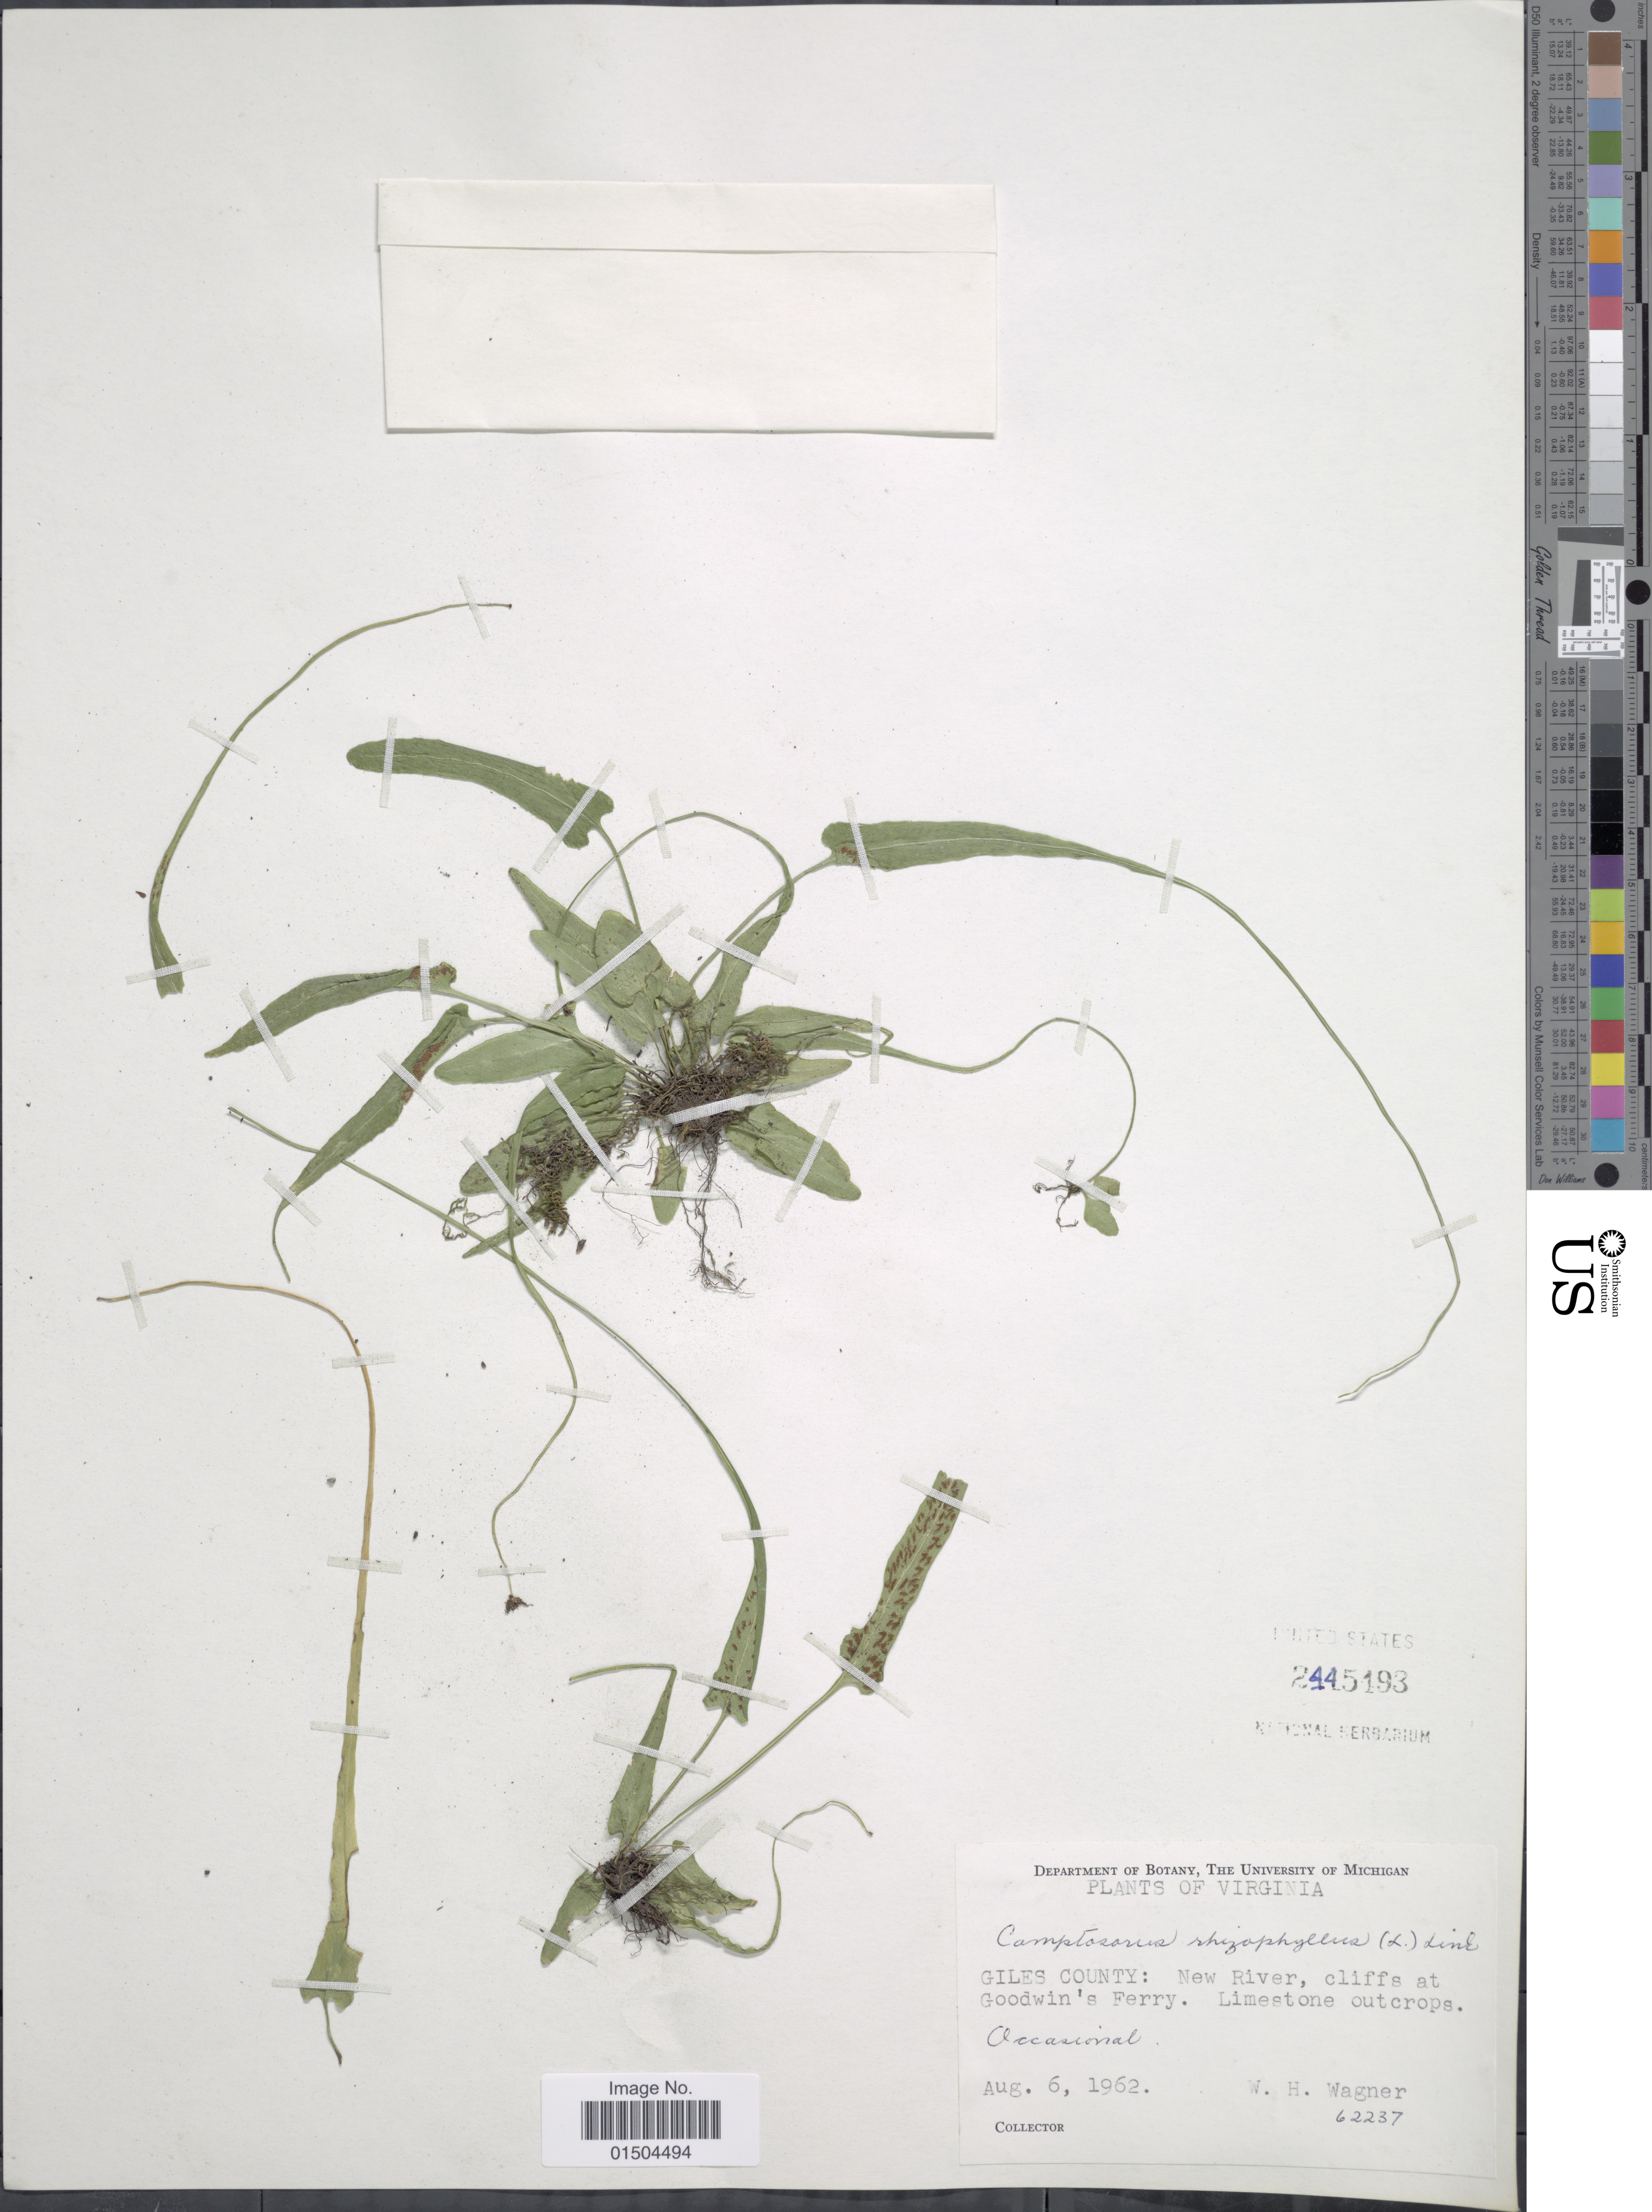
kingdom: Plantae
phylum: Tracheophyta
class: Polypodiopsida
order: Polypodiales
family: Aspleniaceae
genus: Asplenium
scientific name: Asplenium rhizophyllum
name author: L.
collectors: W. H. Wagner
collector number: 62237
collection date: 1962-08-06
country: United States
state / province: Virginia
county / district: Giles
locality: New River, cliffs at Goodwin's Ferry.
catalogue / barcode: US 2445193